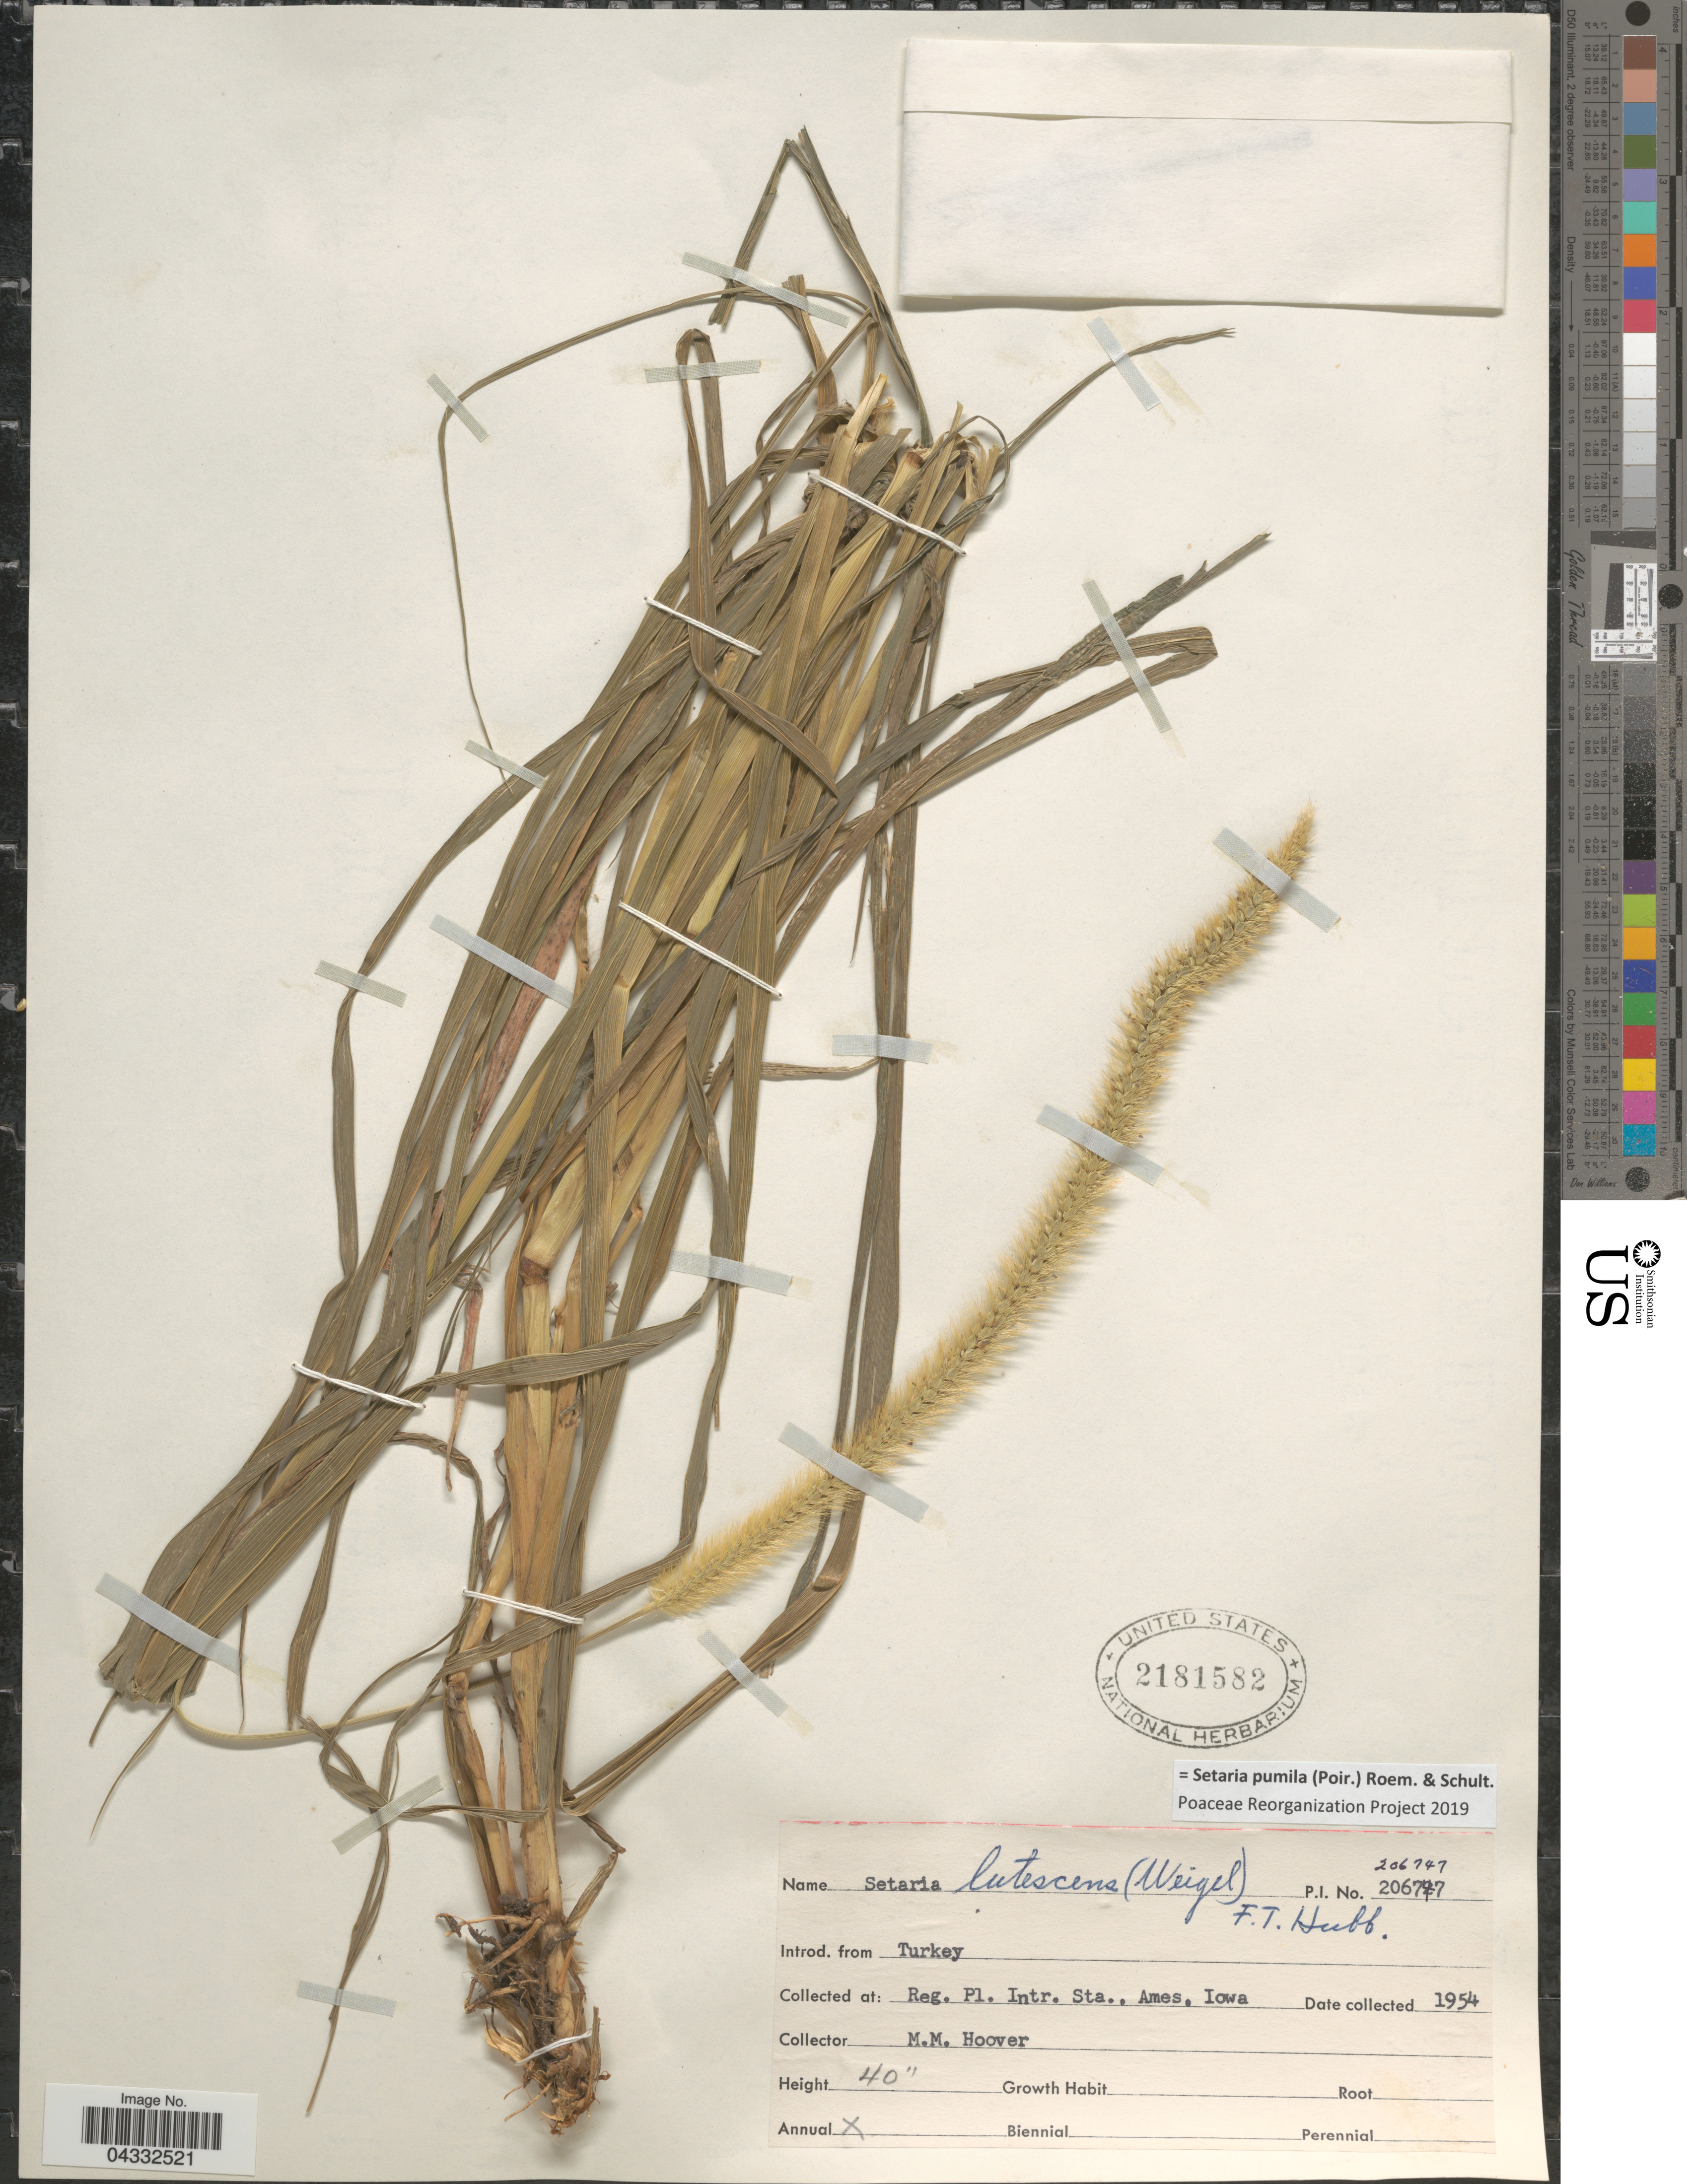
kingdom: Plantae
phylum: Tracheophyta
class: Liliopsida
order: Poales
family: Poaceae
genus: Setaria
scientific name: Setaria pumila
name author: (Poir.) Roem. & Schult.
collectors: M. Hoover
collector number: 206747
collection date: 1954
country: United States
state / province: Iowa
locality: Reg. Pl. Intr. Sta., Ames.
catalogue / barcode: US 2181582